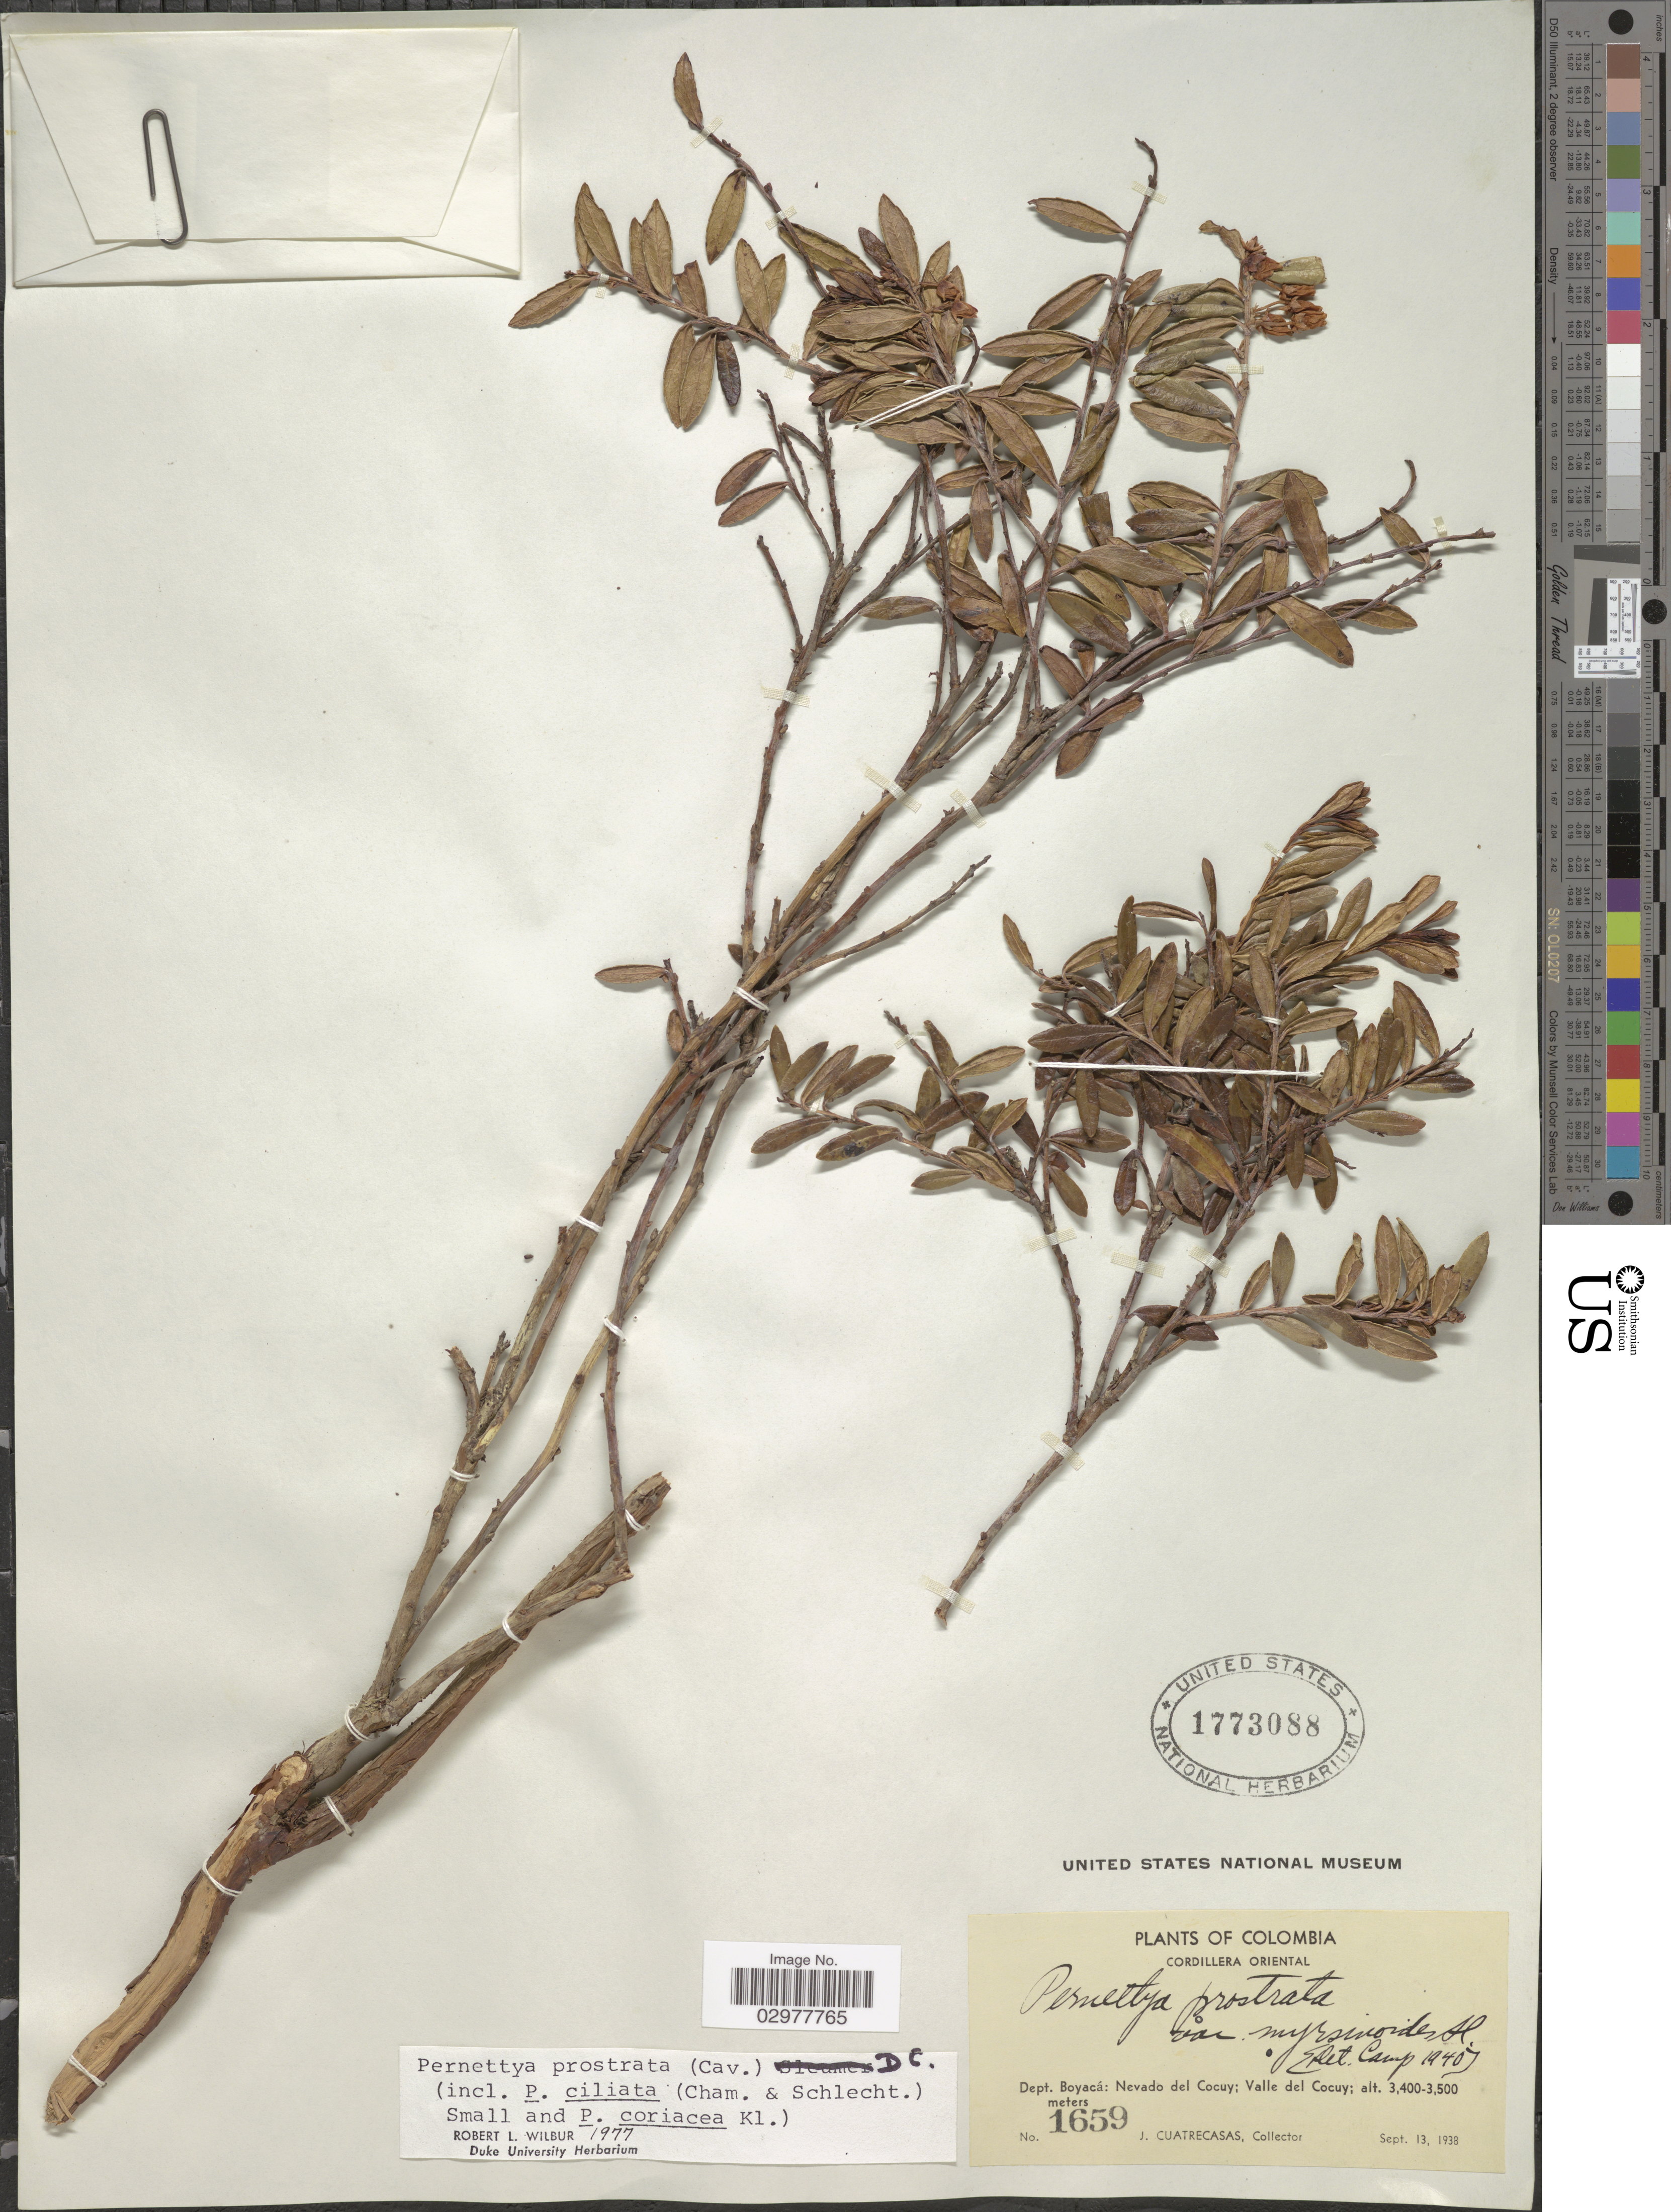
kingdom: Plantae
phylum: Tracheophyta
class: Magnoliopsida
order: Ericales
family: Ericaceae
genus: Pernettya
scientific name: Pernettya prostrata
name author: (Cav.) DC.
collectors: J. Cuatrecasas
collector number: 1659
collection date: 1938-09-13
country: Colombia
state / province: Boyacá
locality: Cordillera Oriental, Dept. Boyacá: Nevado del Cocuy; Valle del Cocuy.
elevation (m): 3400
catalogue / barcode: US 1773088